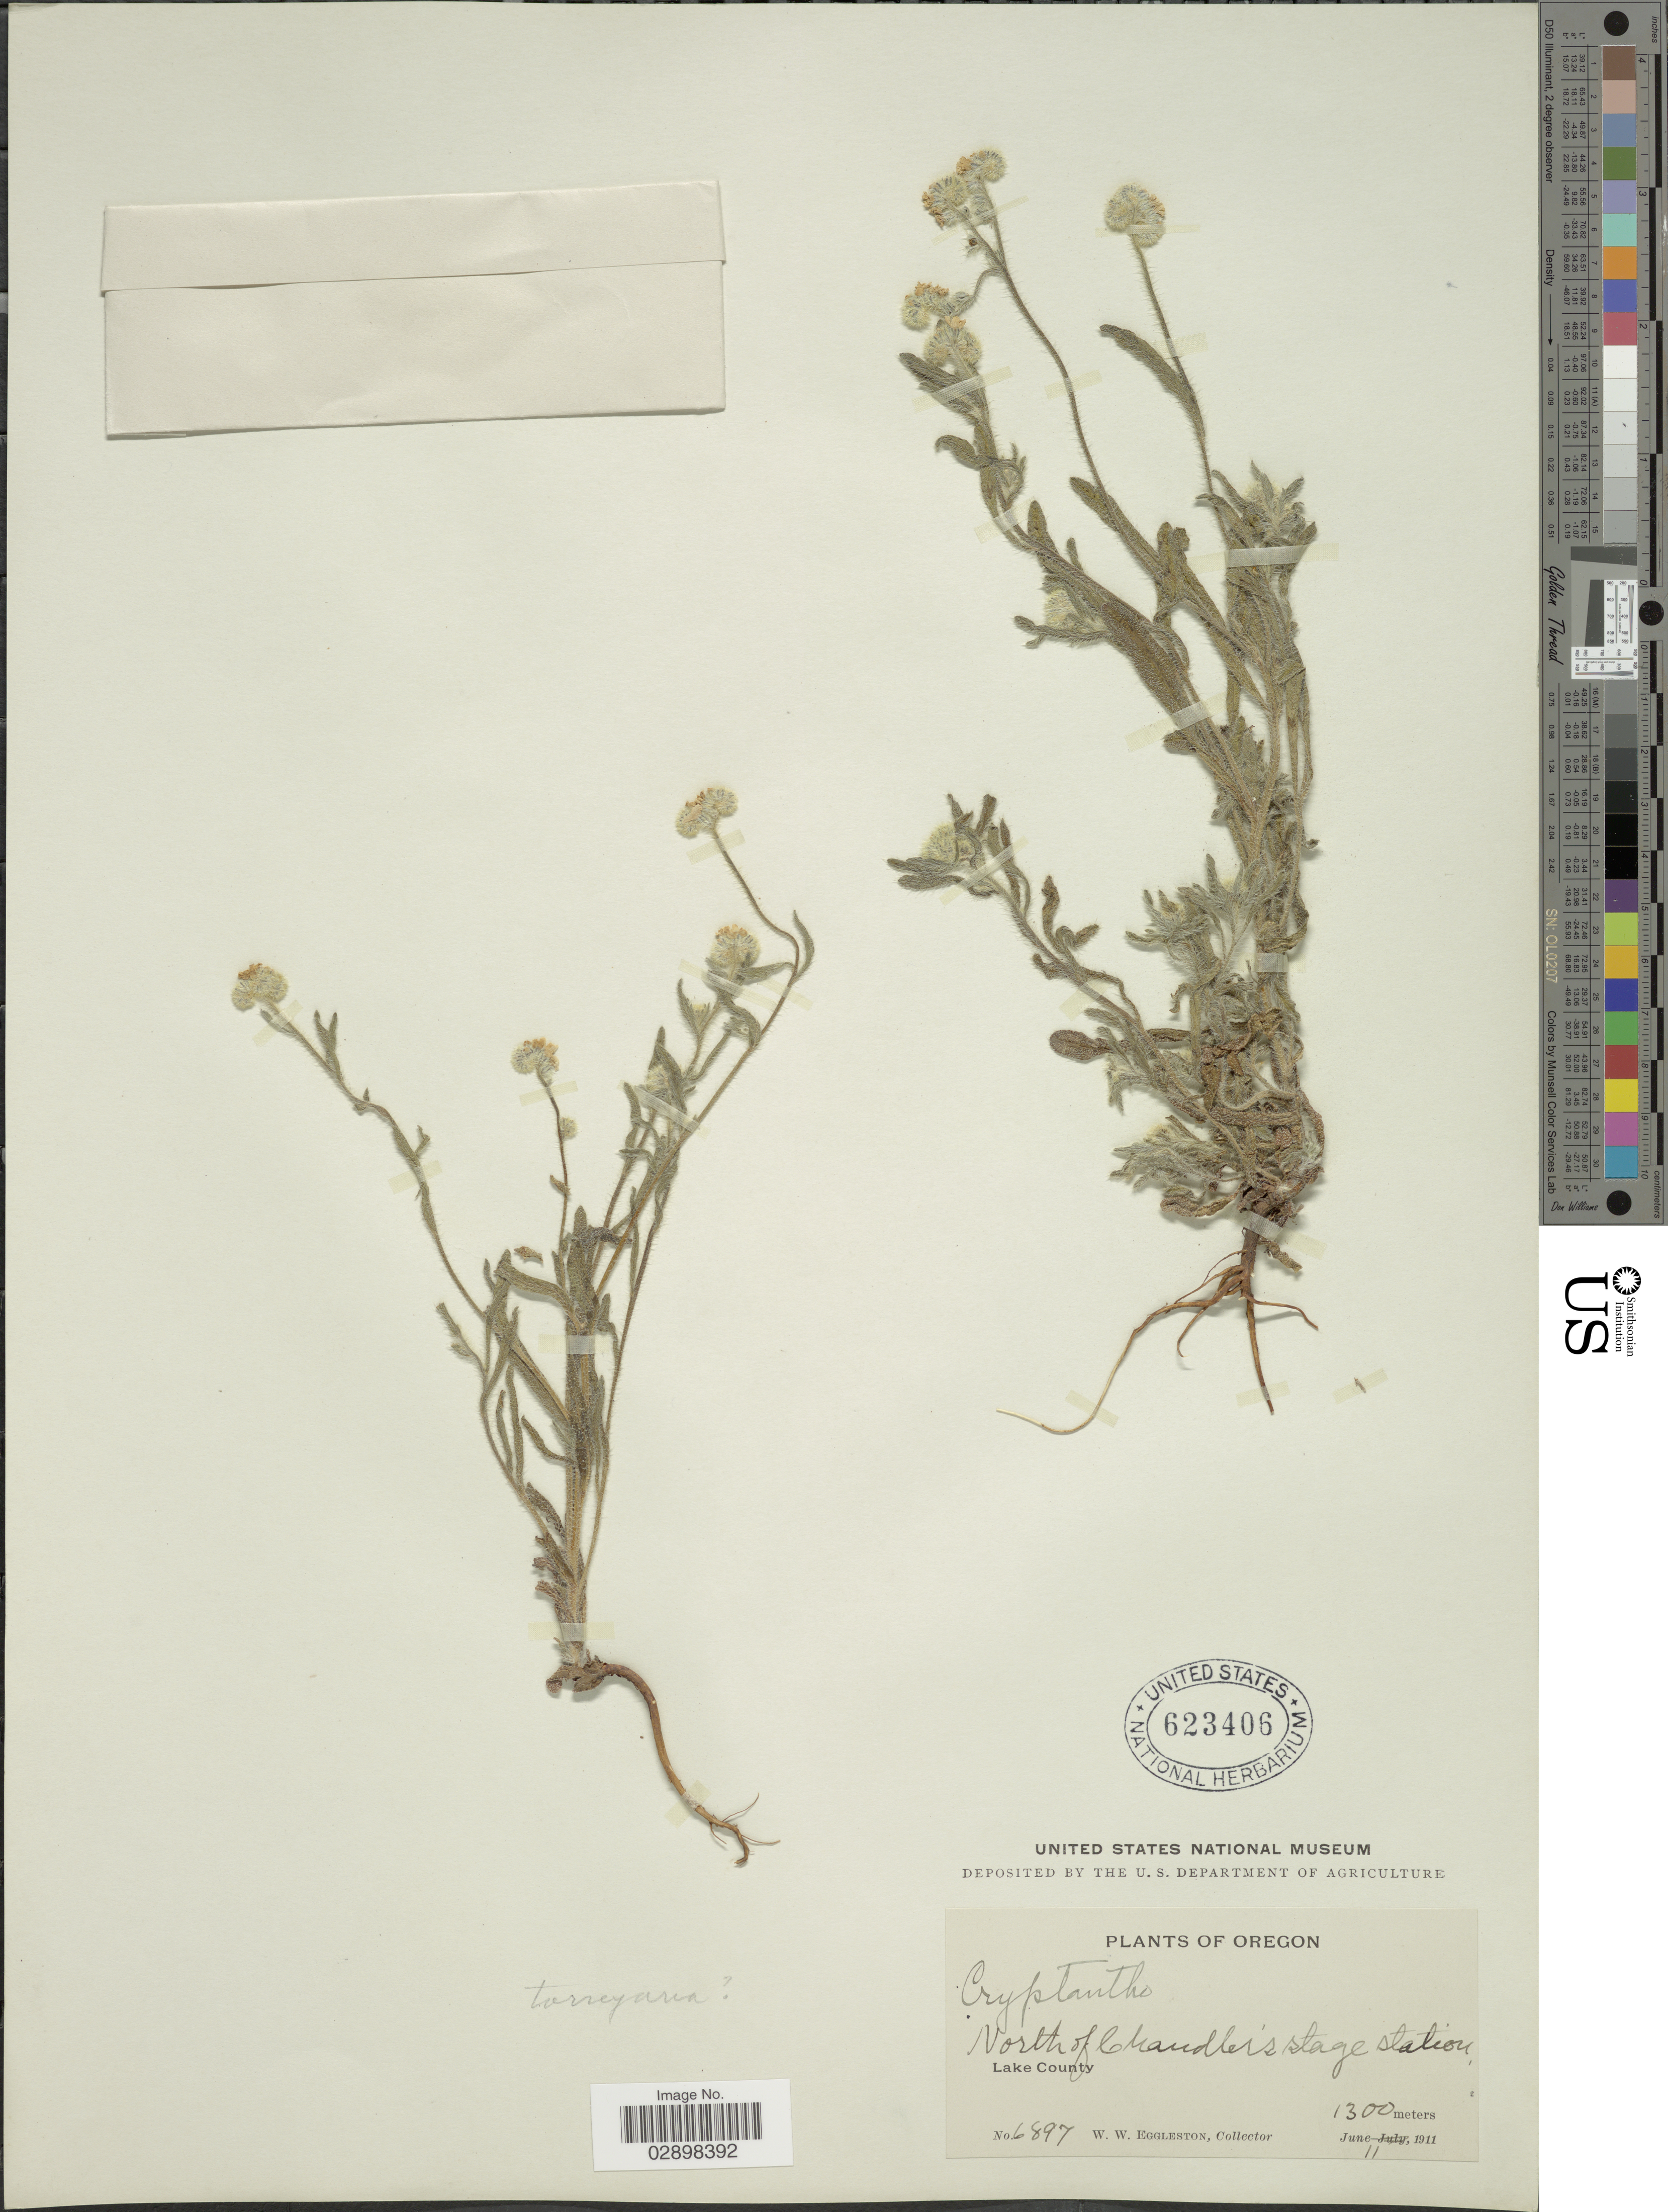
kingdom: Plantae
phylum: Tracheophyta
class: Magnoliopsida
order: Boraginales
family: Boraginaceae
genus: Cryptantha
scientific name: Cryptantha torreyana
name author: (A. Gray) S.W. Greene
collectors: W. W. Eggleston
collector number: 6897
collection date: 1911-06-11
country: United States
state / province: Oregon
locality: North of Chandler's stage station, Lake County.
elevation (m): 1300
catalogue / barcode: US 623406